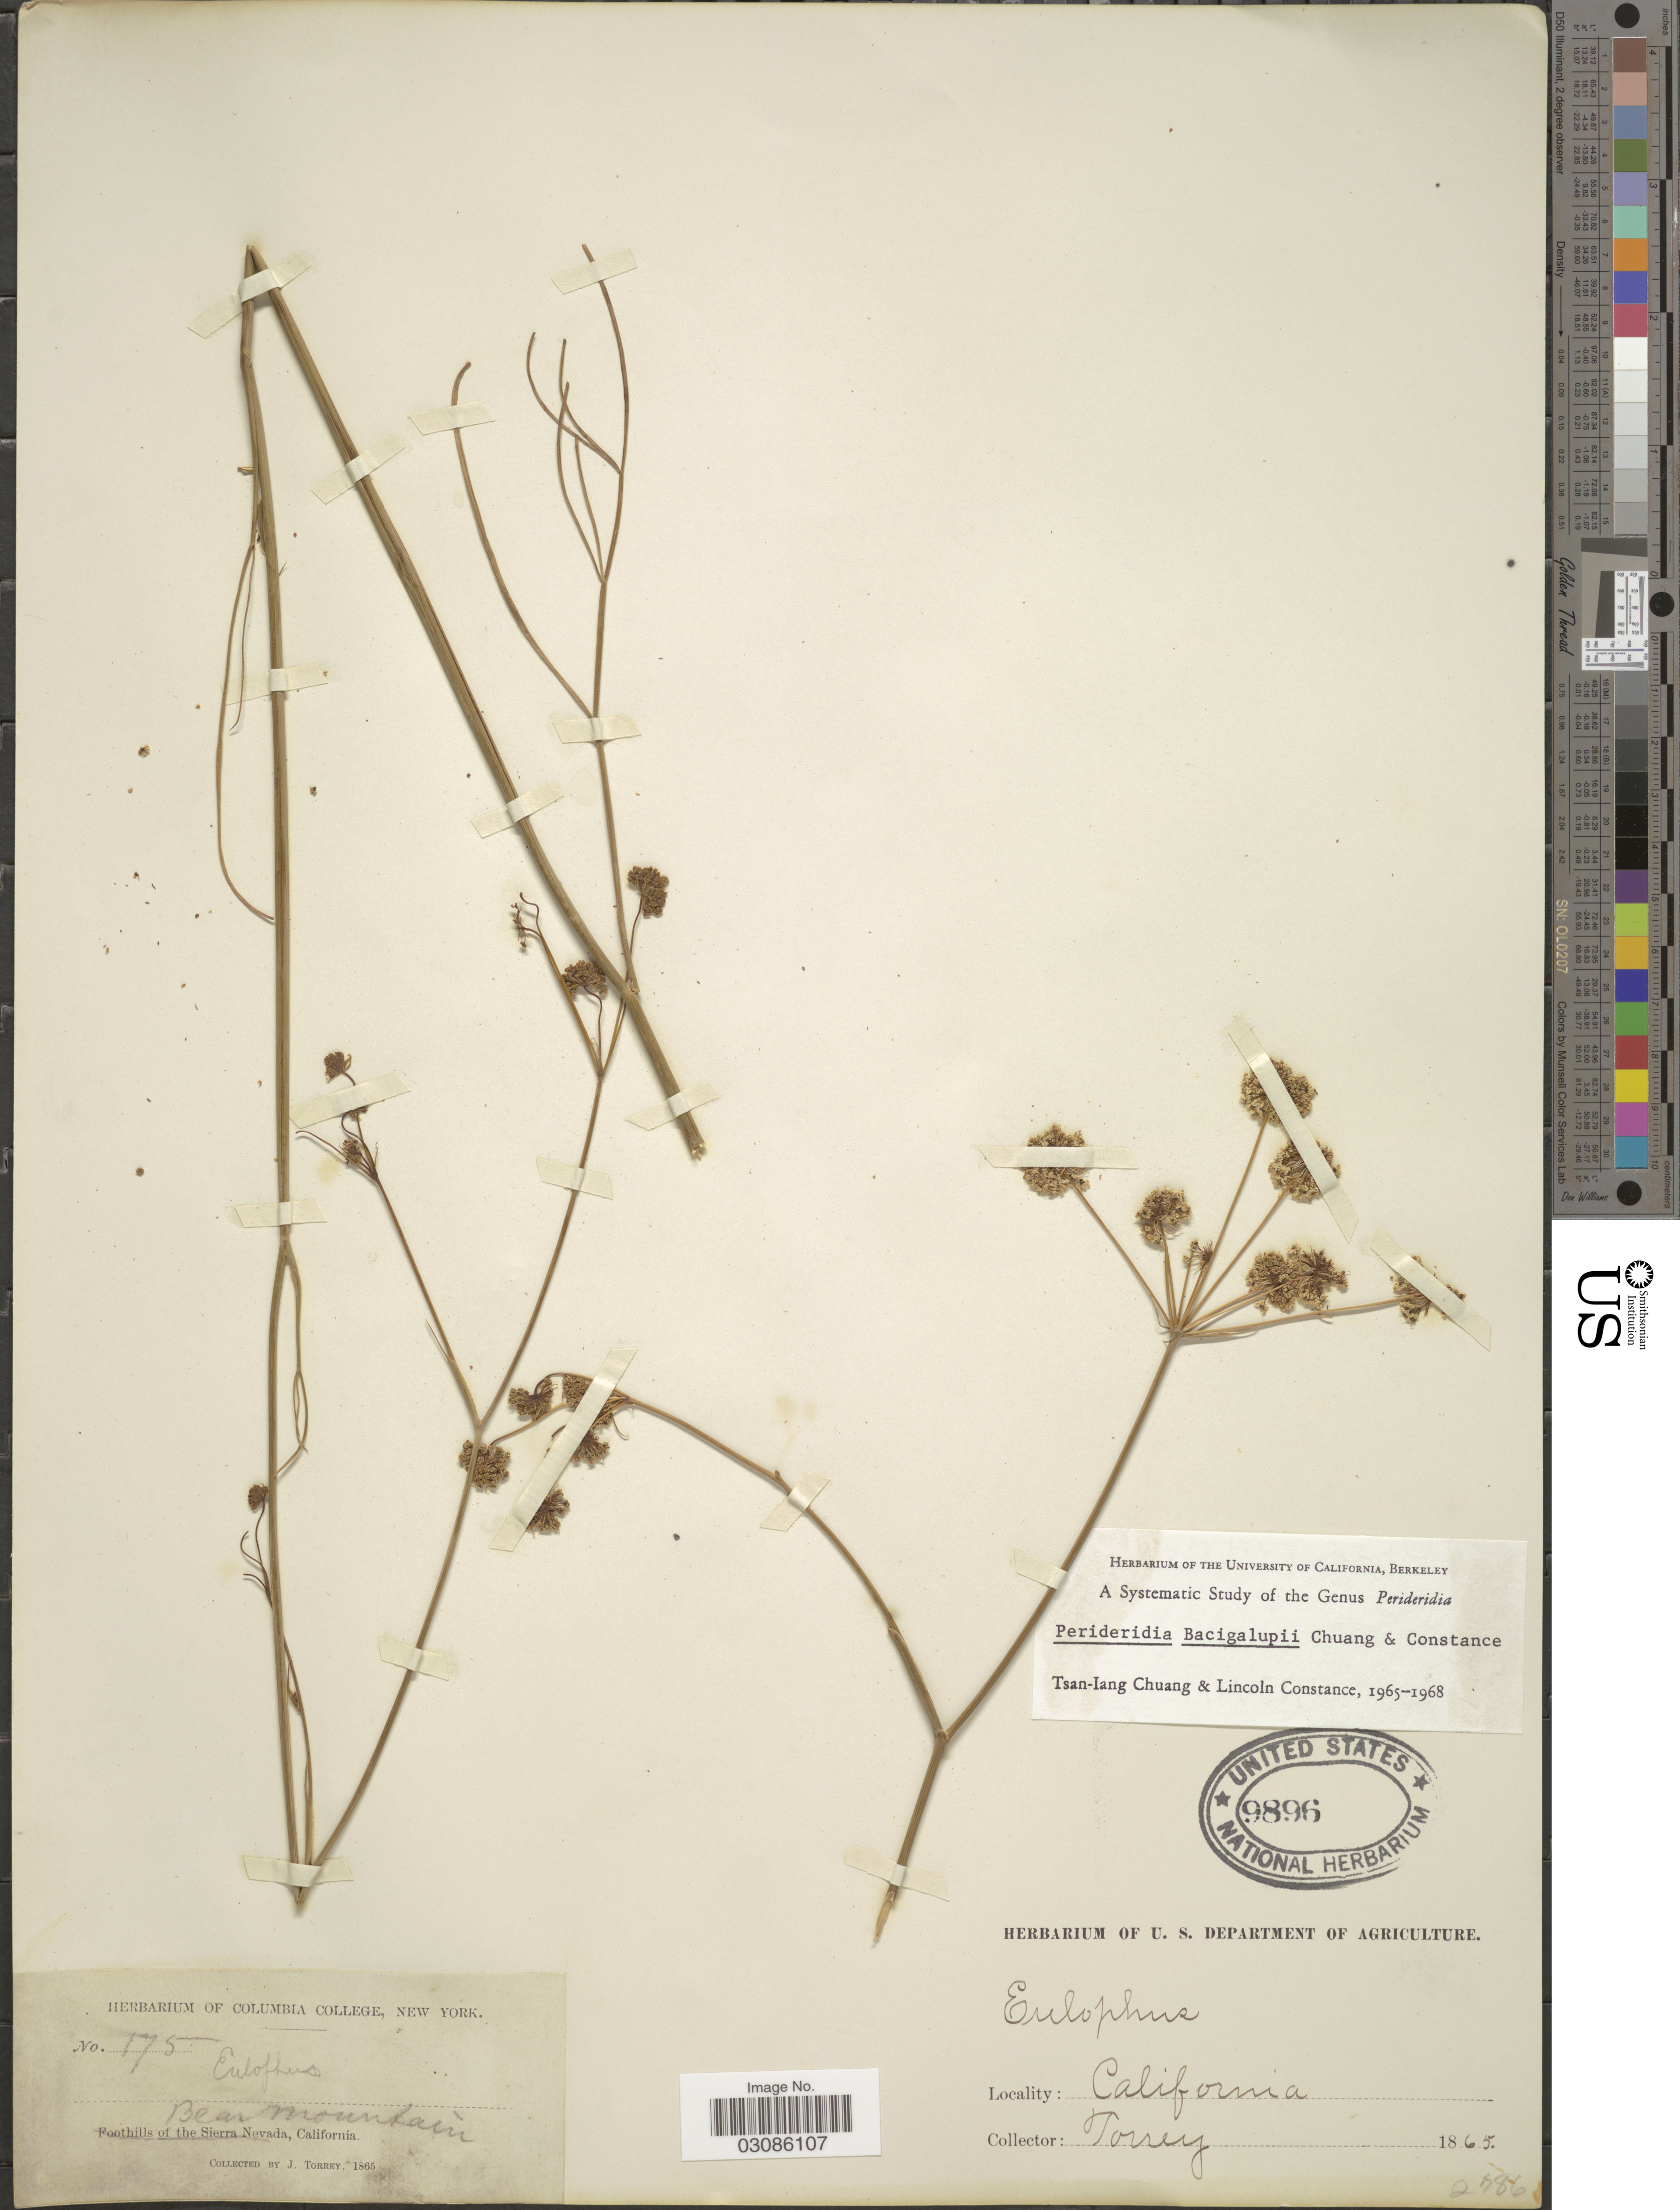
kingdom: Plantae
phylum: Tracheophyta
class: Magnoliopsida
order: Apiales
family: Apiaceae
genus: Perideridia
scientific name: Perideridia bacigalupii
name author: T.I. Chuang & Constance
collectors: J. Torrey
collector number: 175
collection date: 1865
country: United States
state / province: California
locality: Bear Mountain.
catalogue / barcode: US 9896